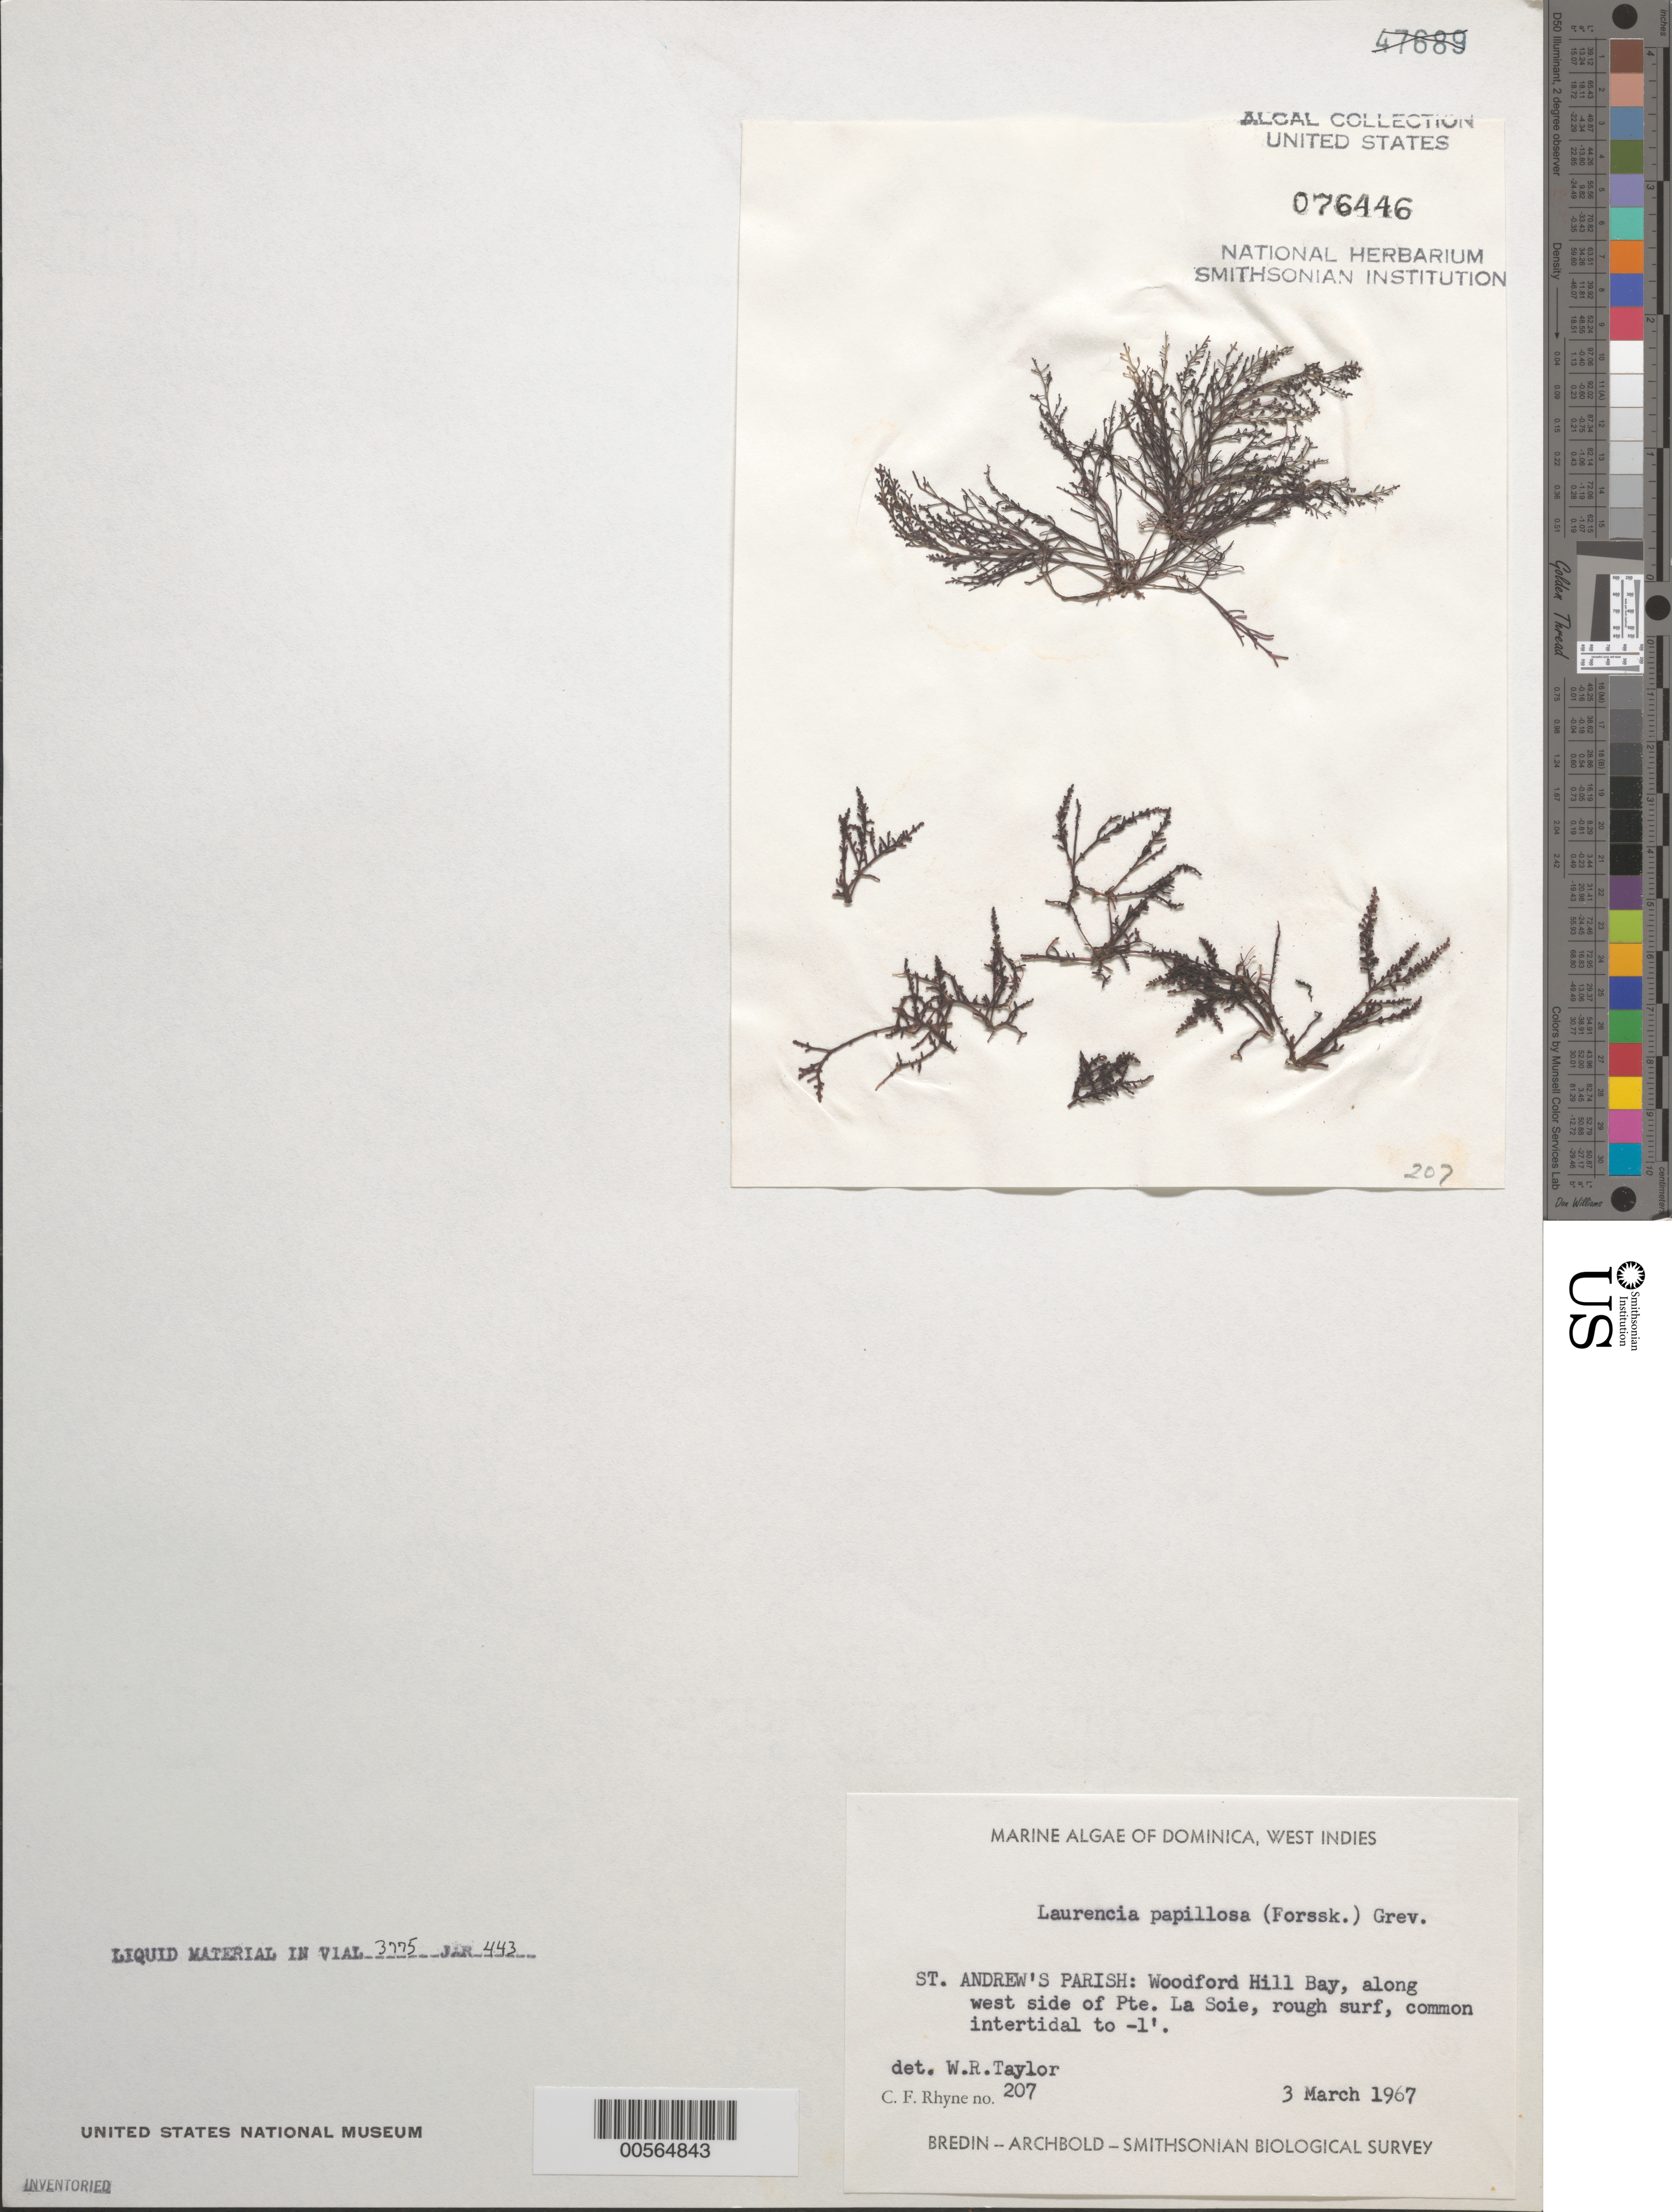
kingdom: Plantae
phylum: Rhodophyta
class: Florideophyceae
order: Ceramiales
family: Rhodomelaceae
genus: Palisada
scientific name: Palisada perforata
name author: (Bory) K.W. Nam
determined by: Algae name updating Project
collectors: C. Rhyne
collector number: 207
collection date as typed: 03 Mar 1967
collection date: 1967-03-03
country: Dominica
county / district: St. Andrew's Parish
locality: Woodford Hill Bay, Pointe la Soie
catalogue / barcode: US 76446